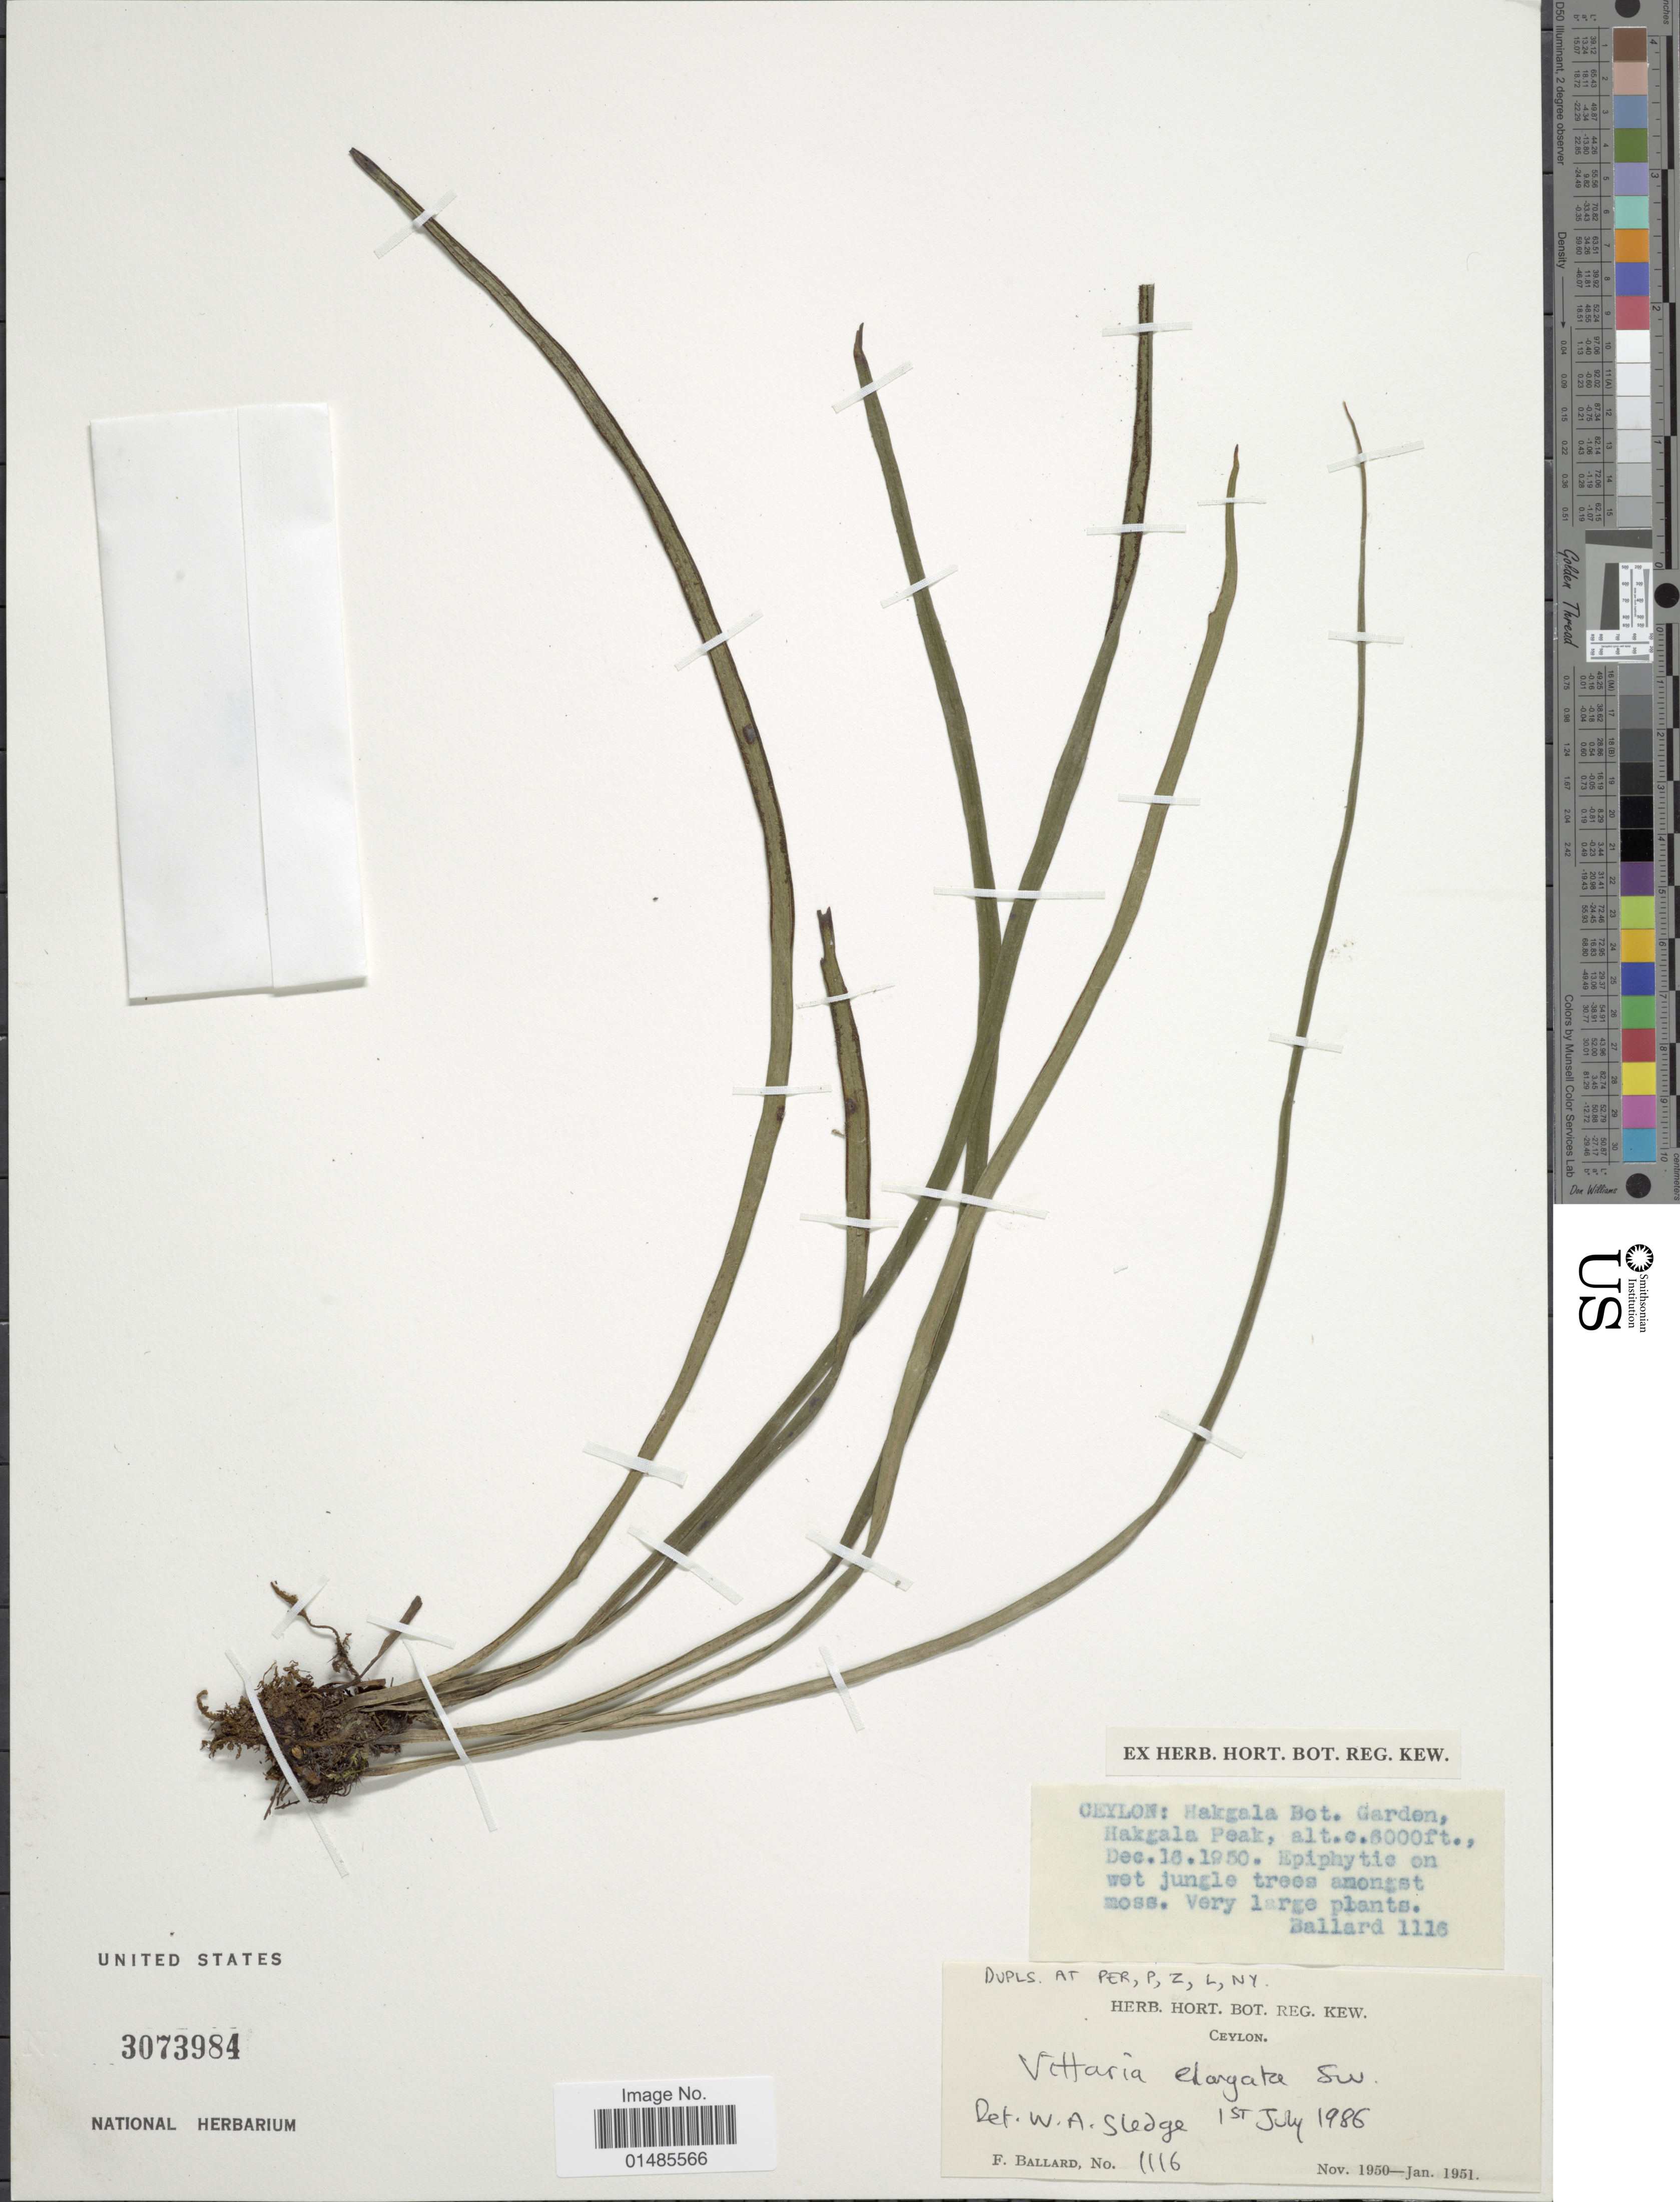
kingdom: Plantae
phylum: Tracheophyta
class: Polypodiopsida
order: Polypodiales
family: Pteridaceae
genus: Haplopteris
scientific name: Haplopteris elongata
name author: (Sw.) Crane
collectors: F. Ballard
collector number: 1116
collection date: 1950-12-16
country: Sri Lanka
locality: Ceylon: Hakgala Bot. Garden, Hakgala Peak.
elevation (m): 1829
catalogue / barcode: US 3073984